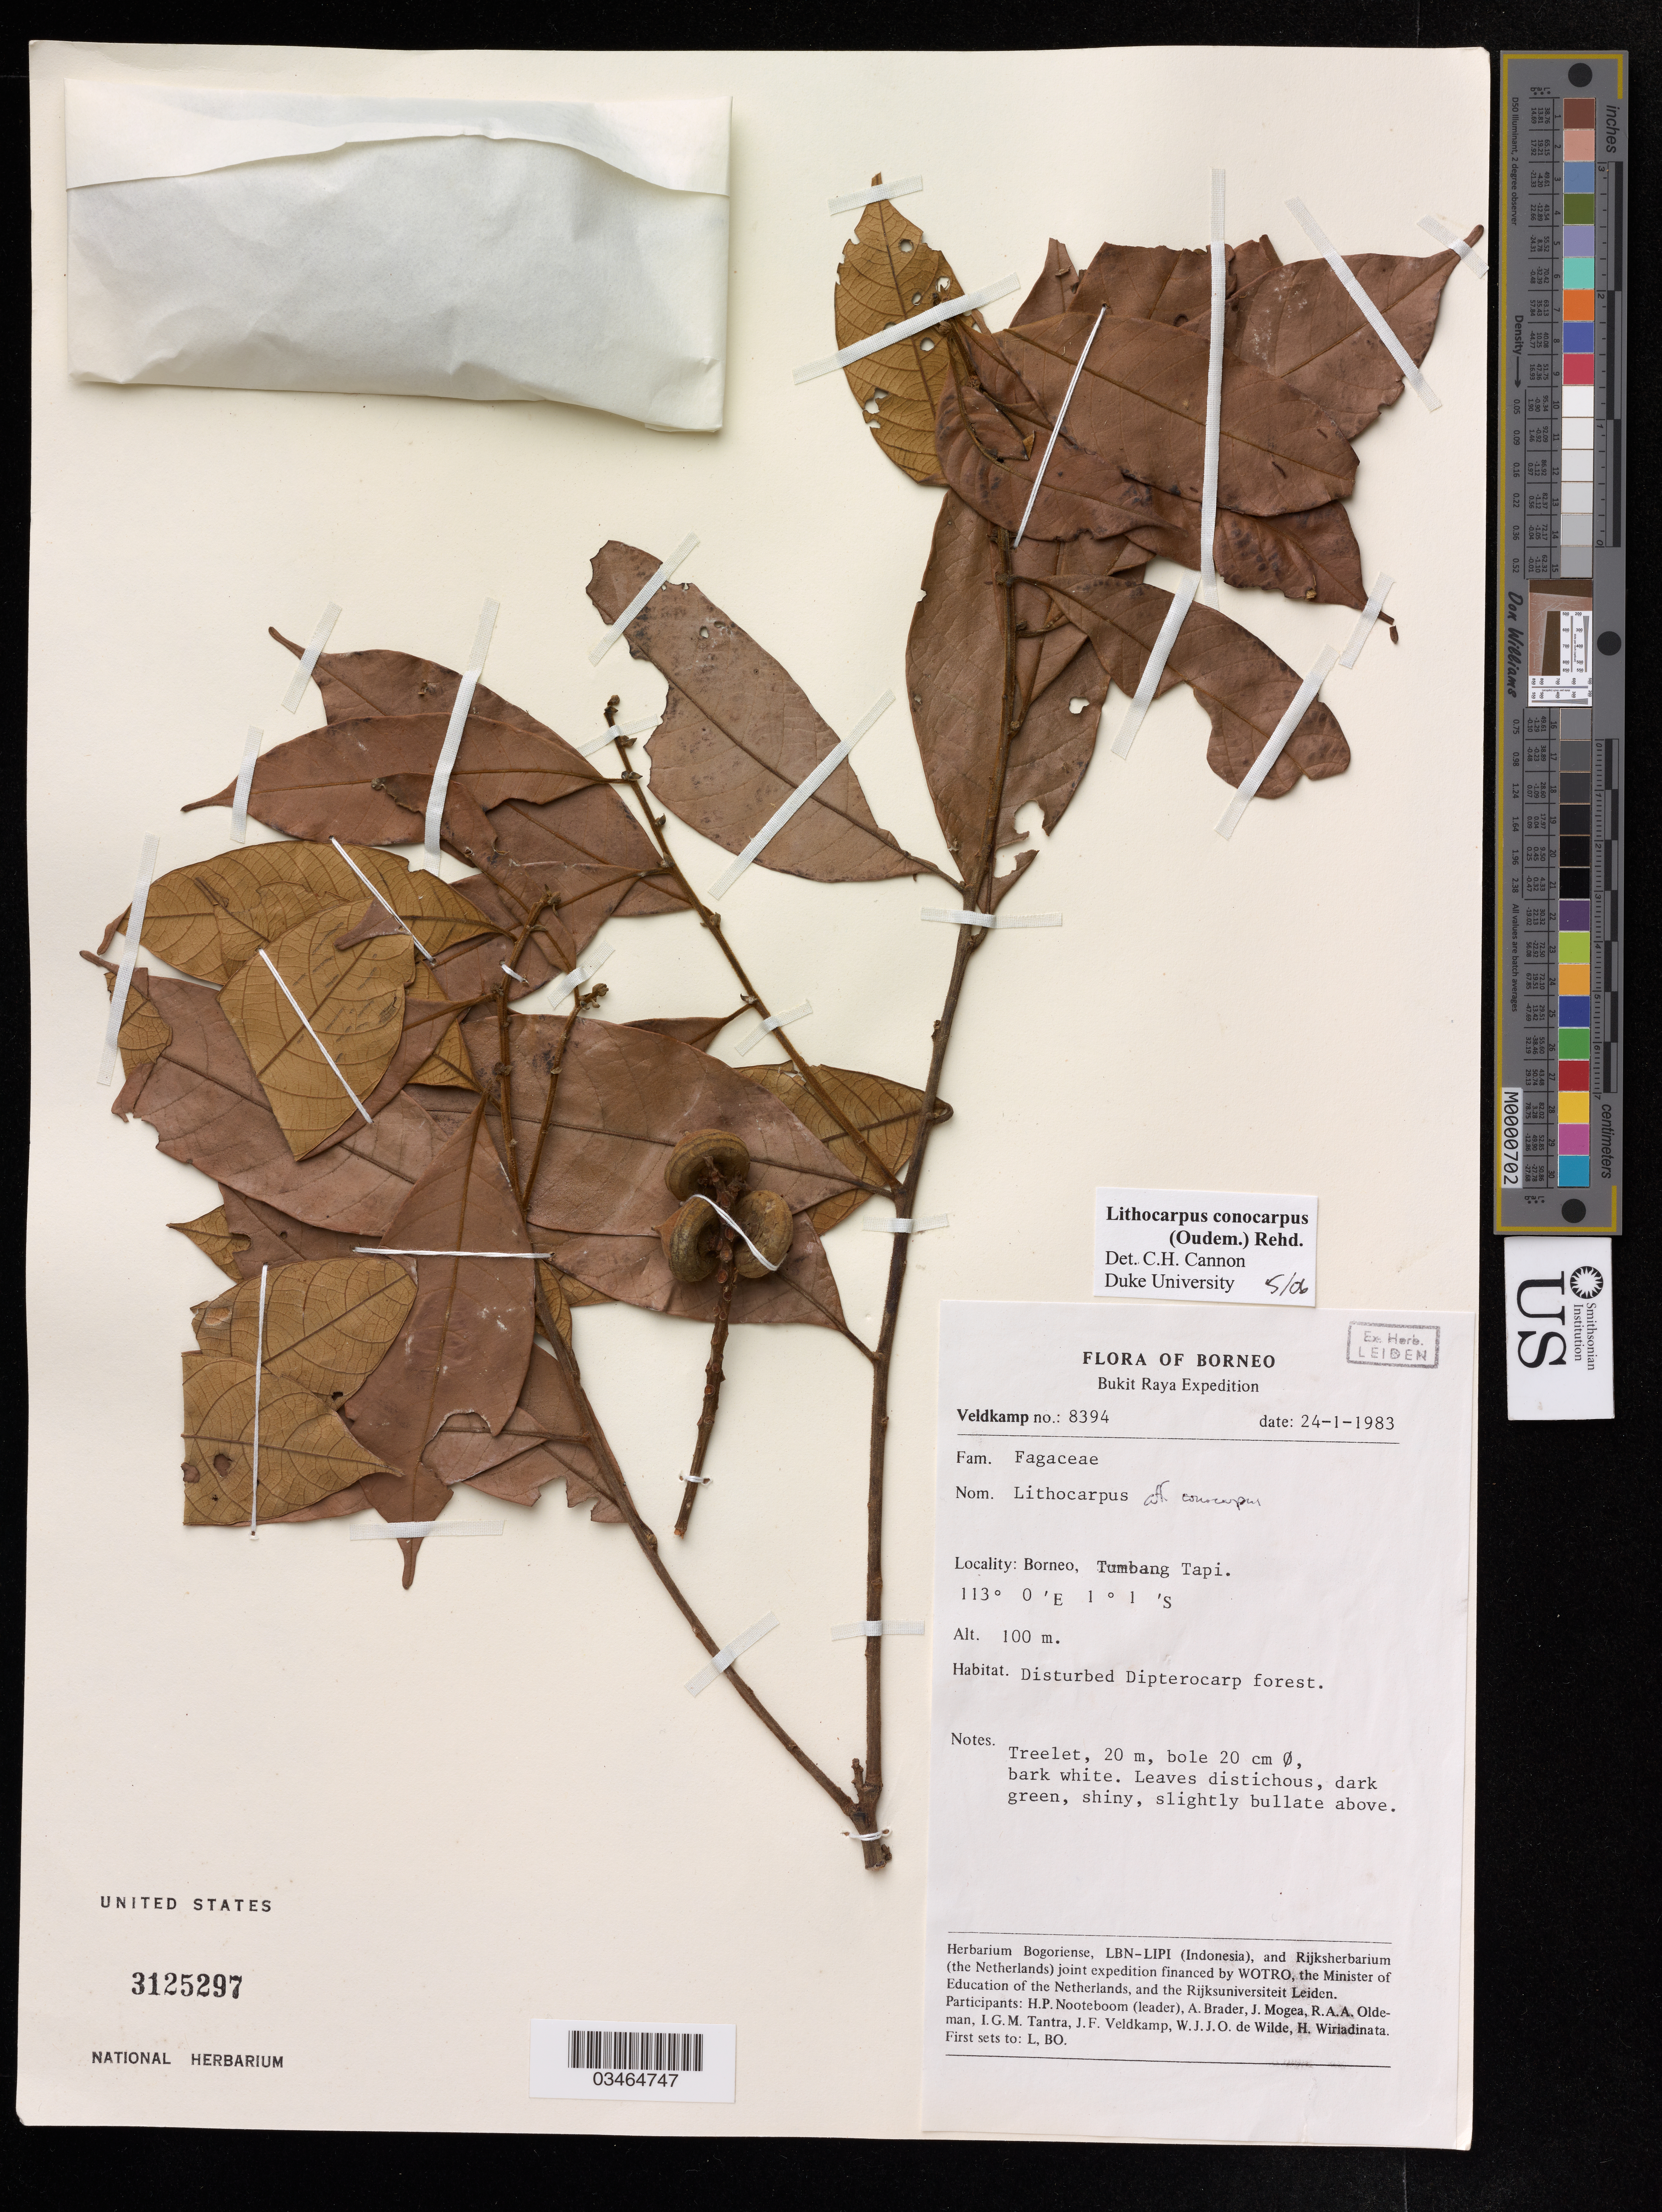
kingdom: Plantae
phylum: Tracheophyta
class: Magnoliopsida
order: Fagales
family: Fagaceae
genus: Lithocarpus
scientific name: Lithocarpus conocarpus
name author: (Oudem.) Rehder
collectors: ex Herb. Leiden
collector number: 8394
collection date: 1983-01-24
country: Indonesia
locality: Borneo, Tumbang Tapi.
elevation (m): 100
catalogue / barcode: US 3125297